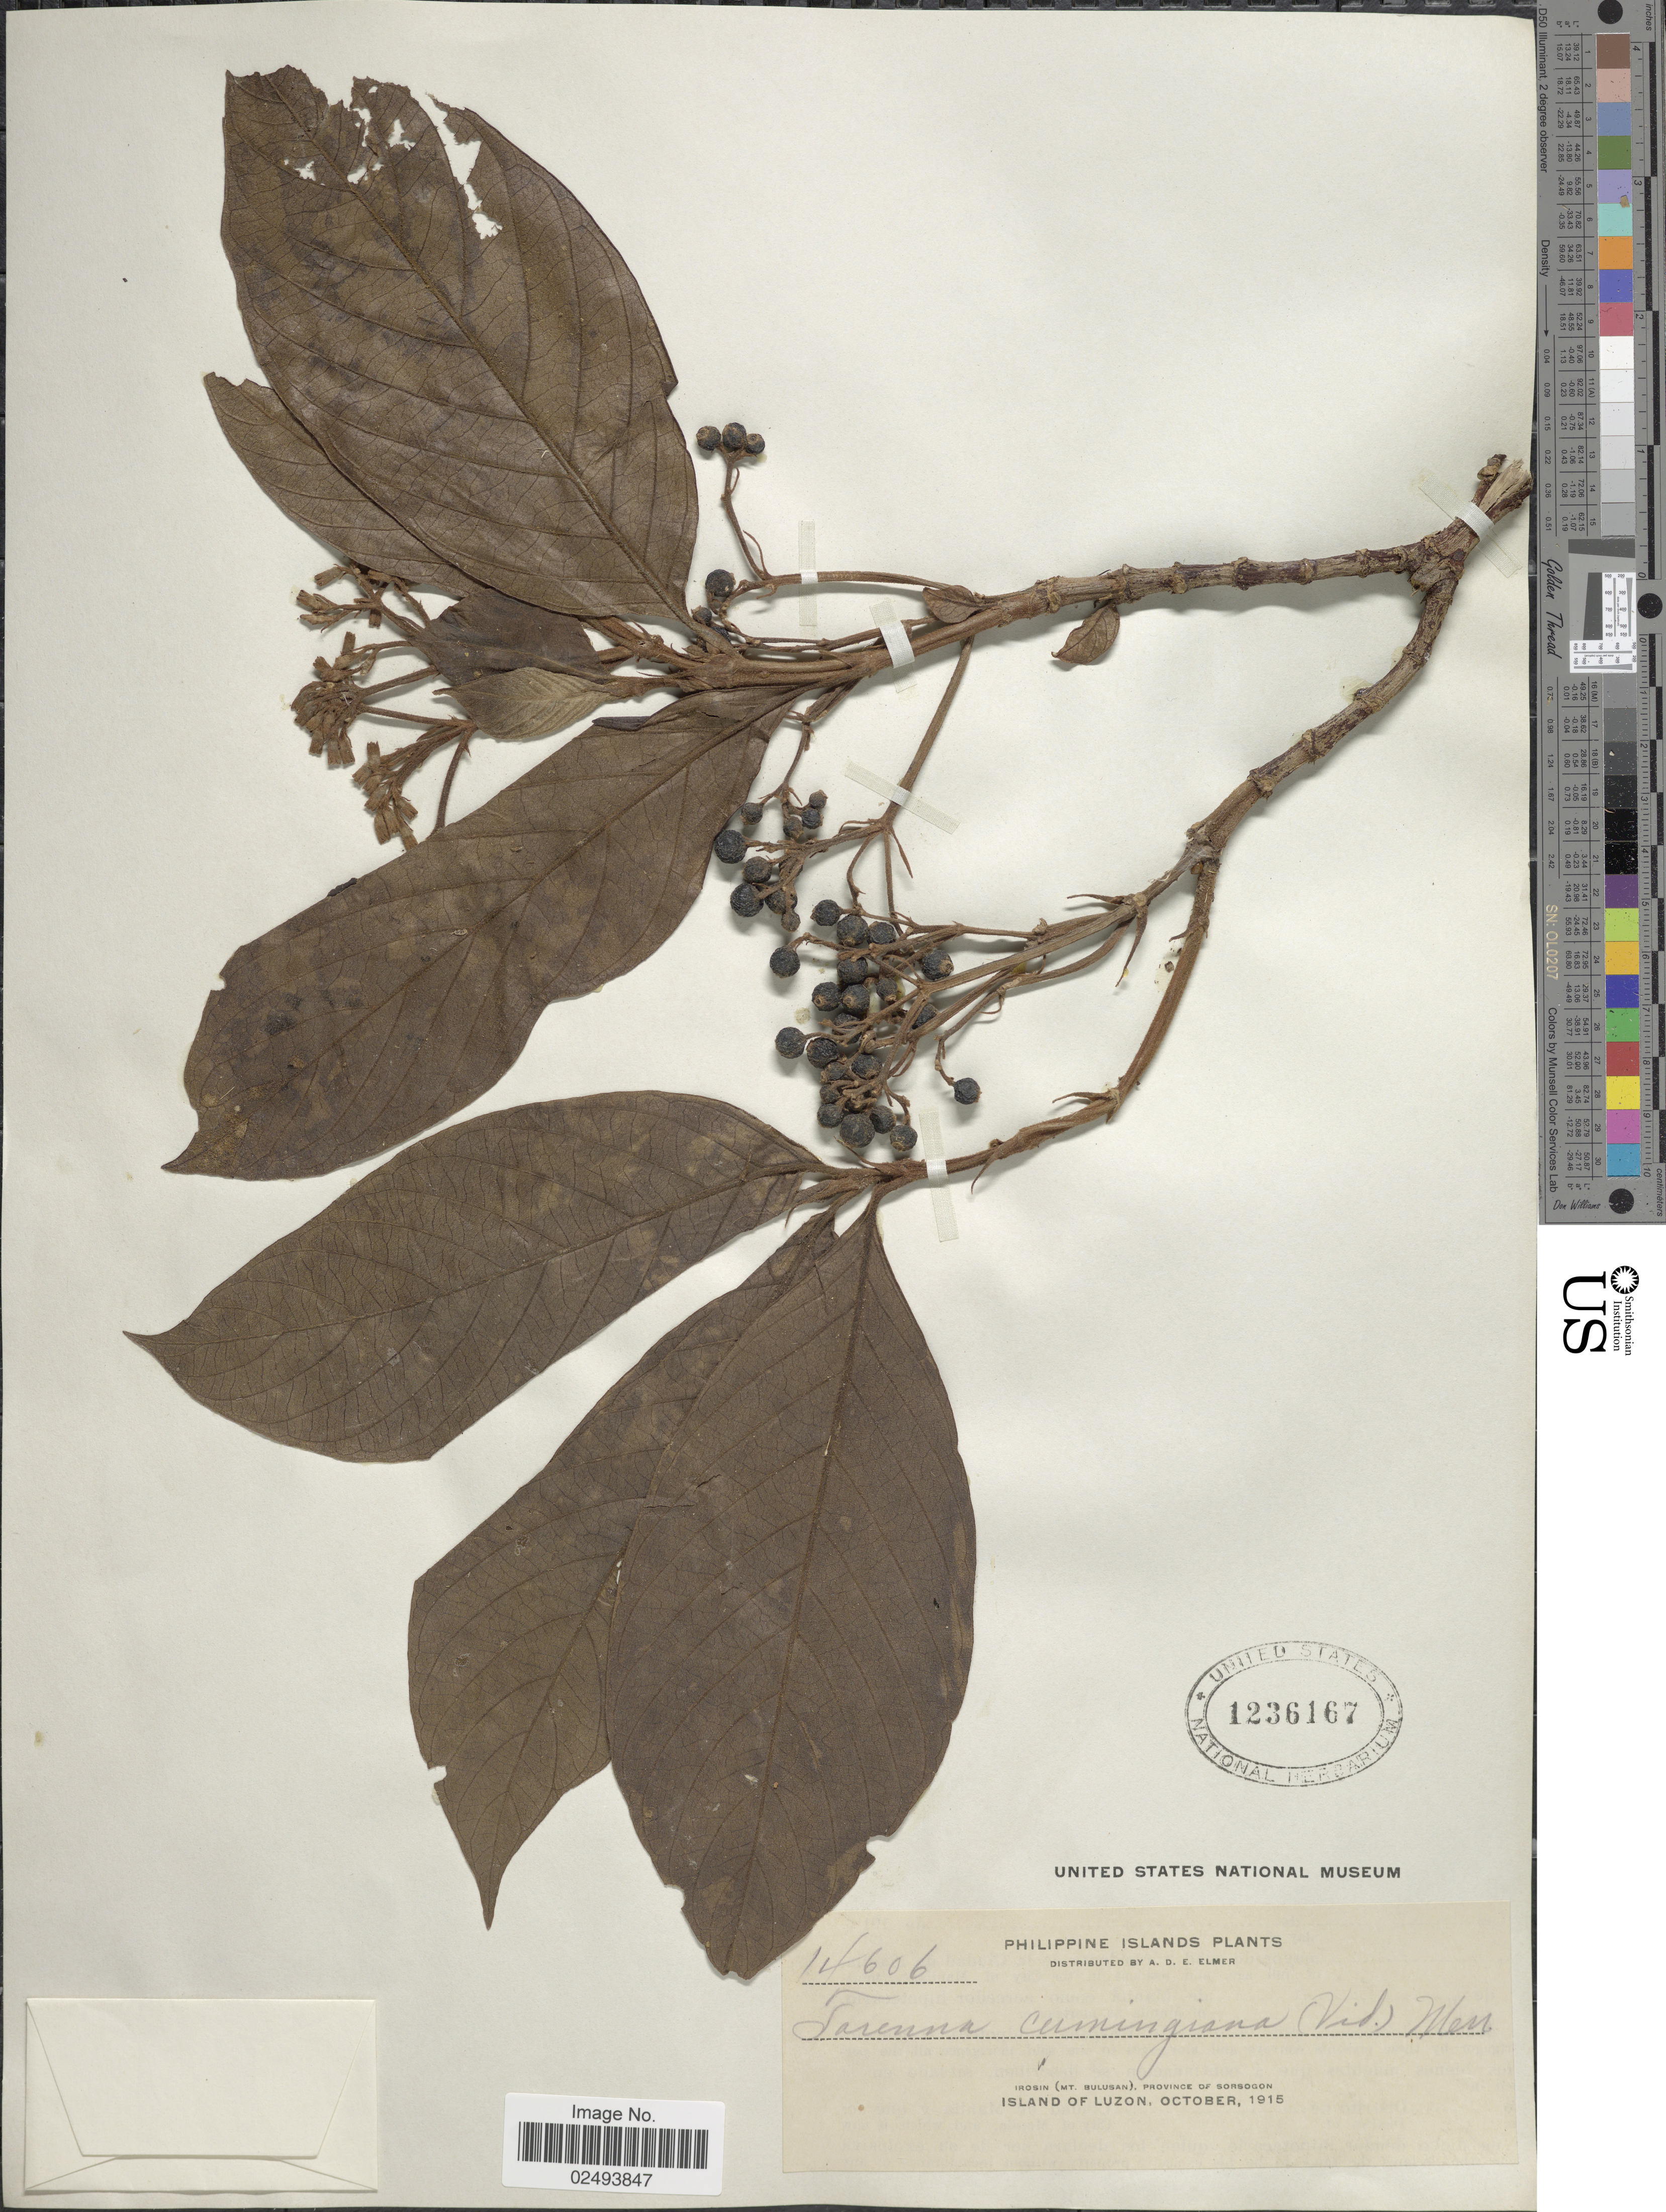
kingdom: Plantae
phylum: Tracheophyta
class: Magnoliopsida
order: Gentianales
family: Rubiaceae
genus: Tarenna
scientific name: Tarenna cumingiana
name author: (Vidal) Elmer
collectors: A. D. E. Elmer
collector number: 14606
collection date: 1915-10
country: Philippines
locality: Irosin (Mt. Bulusan), Province of Sorsogon, Island of Luzon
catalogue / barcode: US 1236167